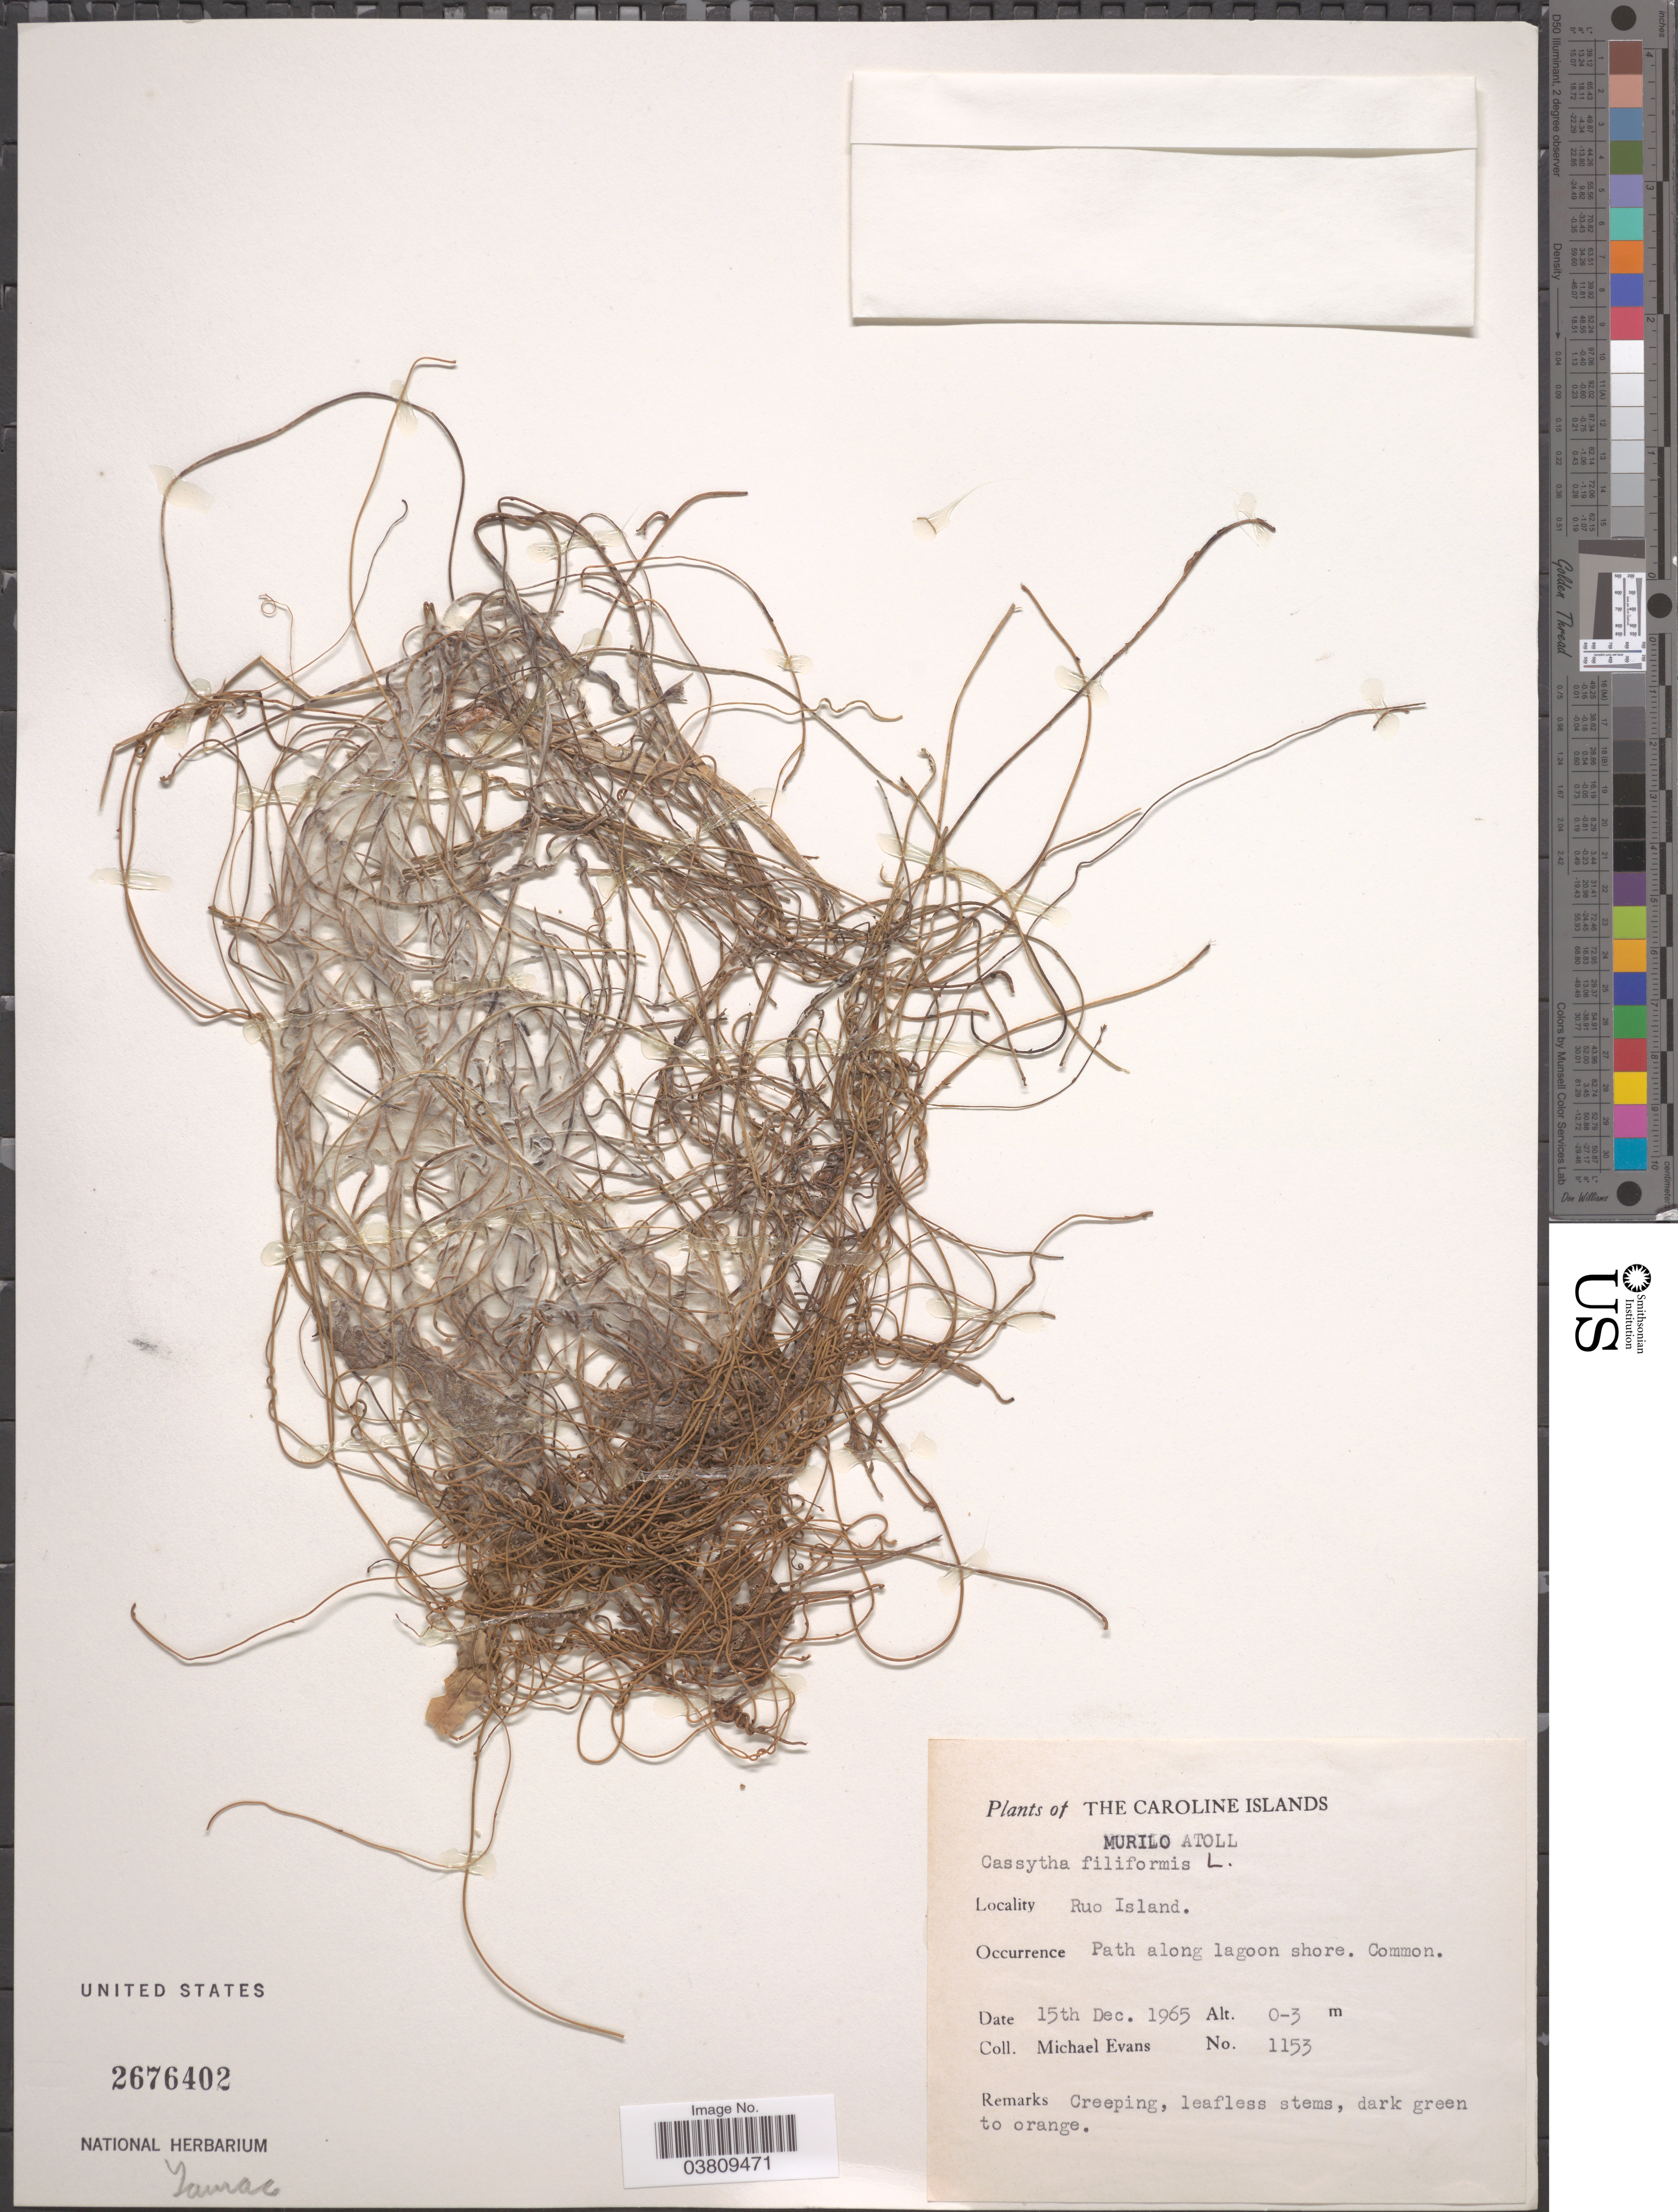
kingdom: Plantae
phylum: Tracheophyta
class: Magnoliopsida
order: Laurales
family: Lauraceae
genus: Cassytha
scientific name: Cassytha filiformis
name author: L.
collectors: M. Evans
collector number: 1153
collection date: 1965-12-15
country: Micronesia, Federated States of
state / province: Truk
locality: The Caroline Islands. Murilo Atoll. Ruo Island. Path along lagoon shore.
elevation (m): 0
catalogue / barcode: US 2676402